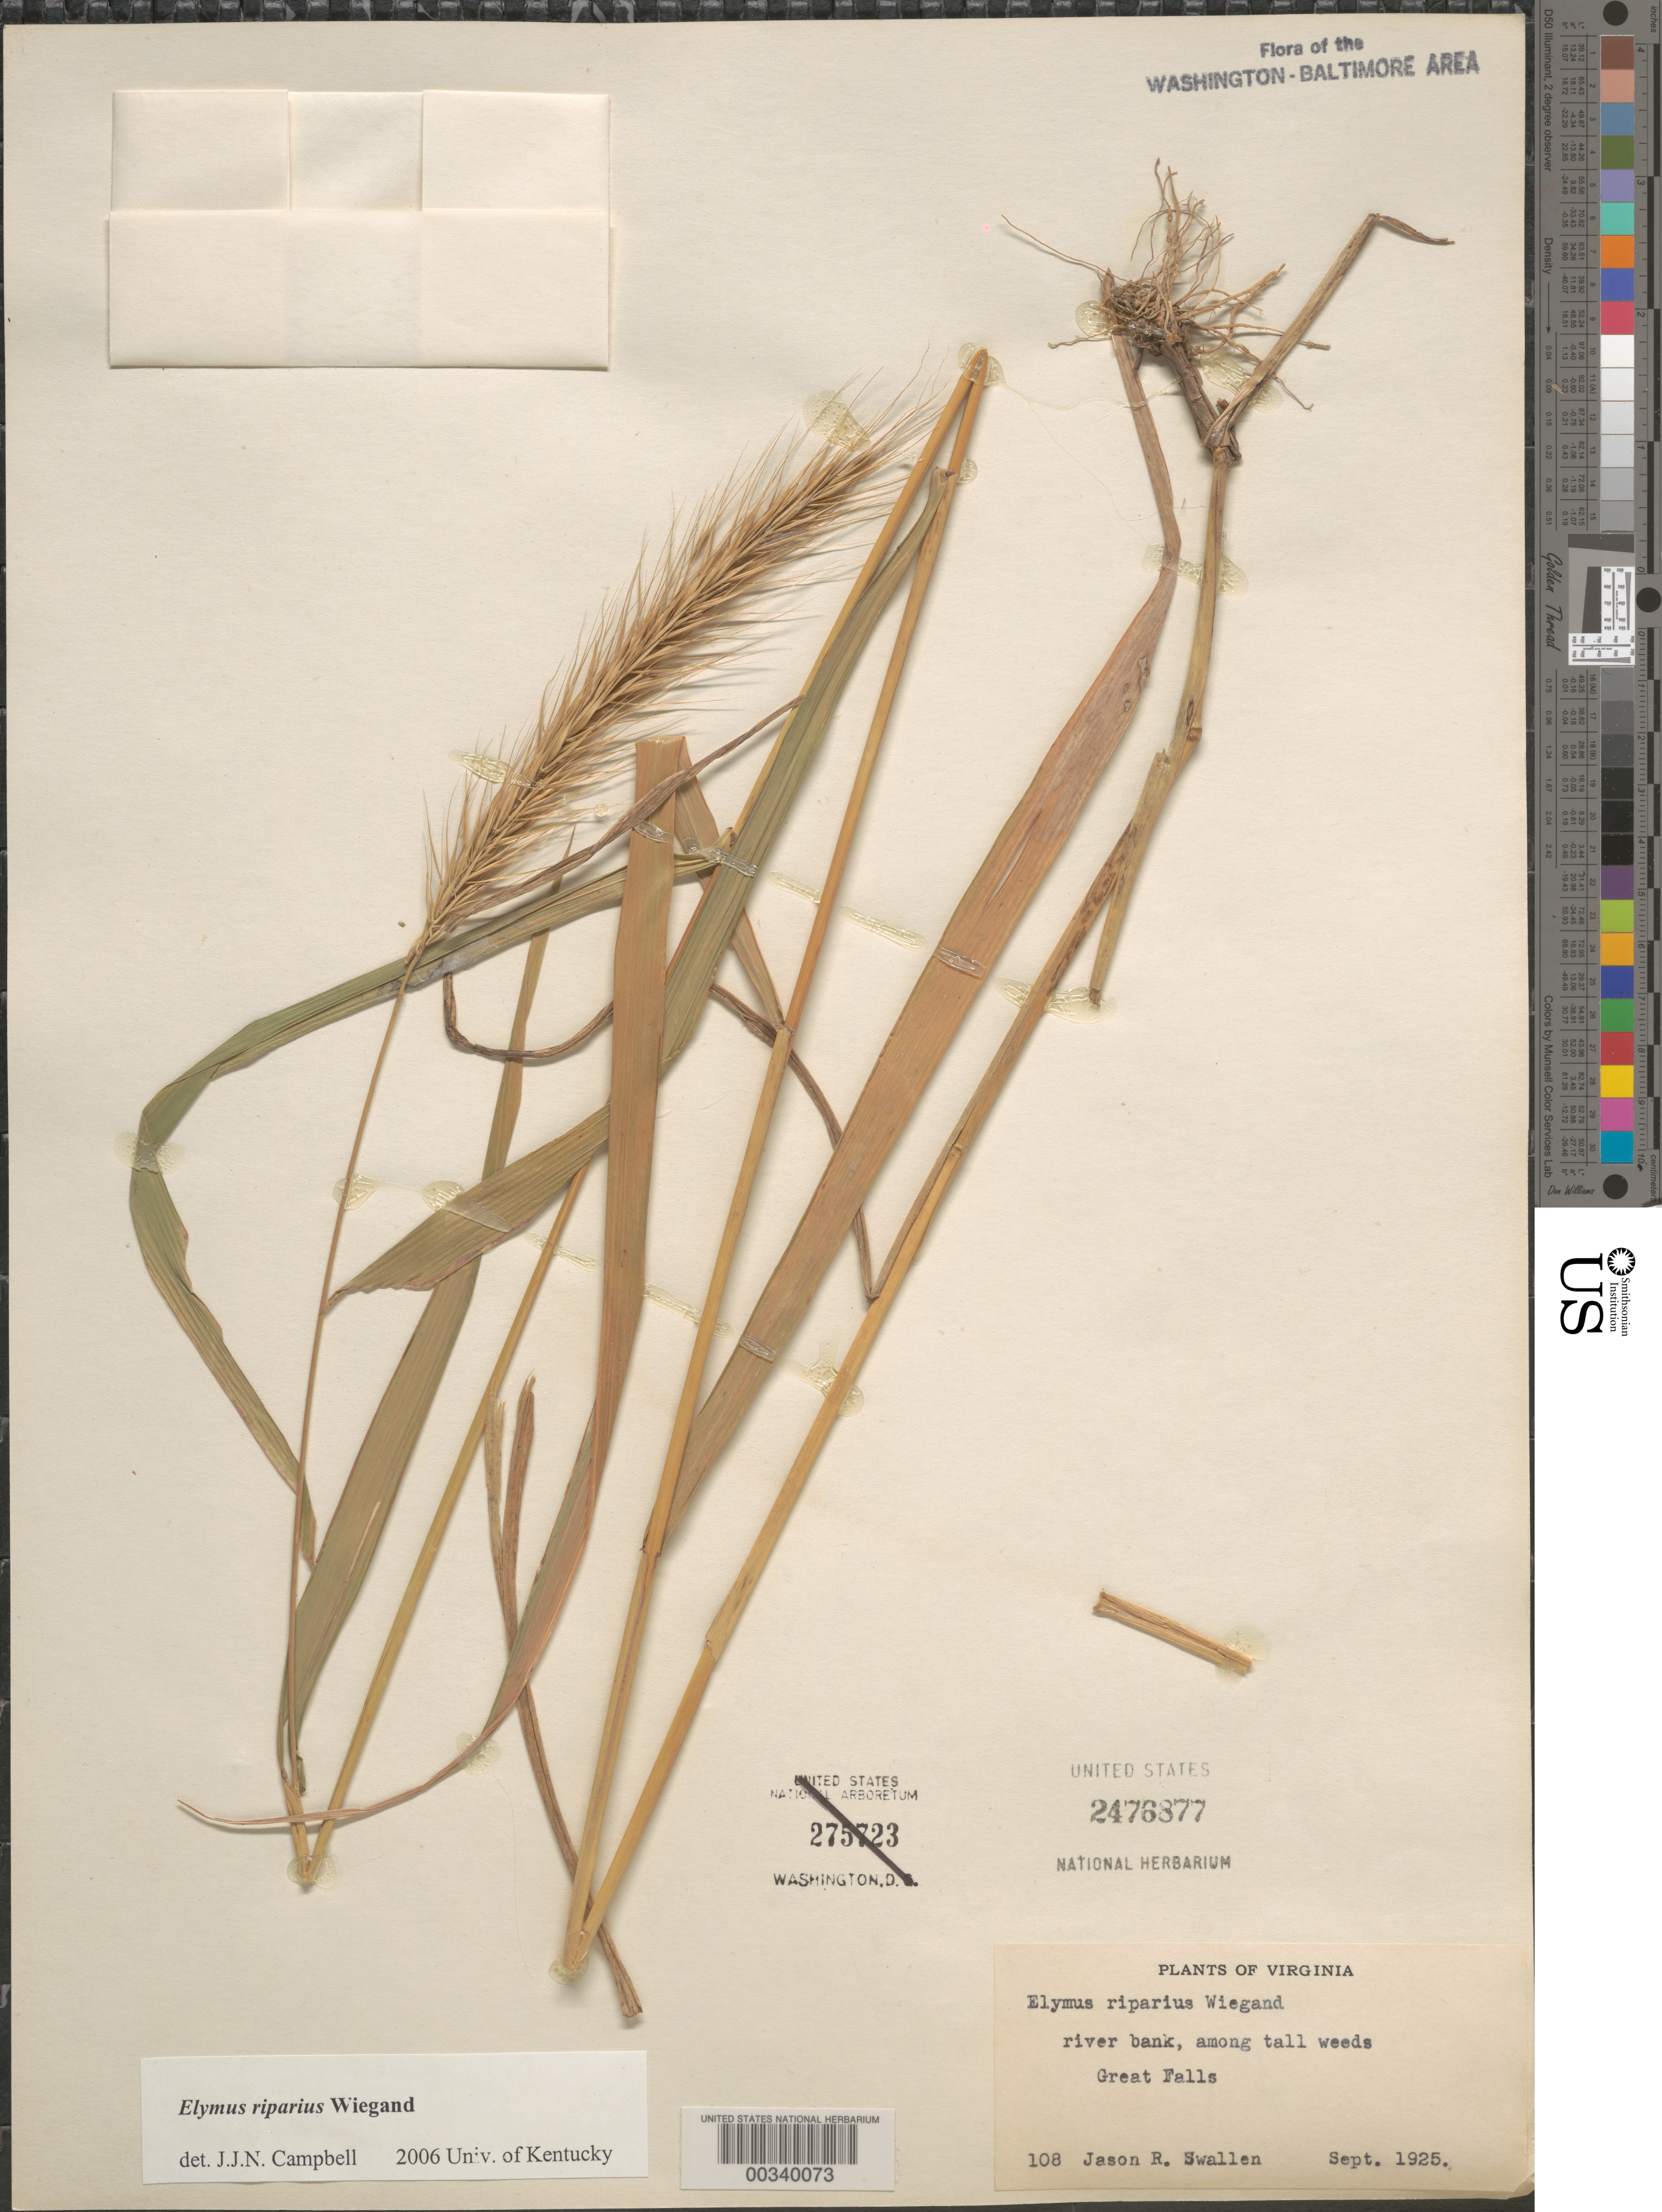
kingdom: Plantae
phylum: Tracheophyta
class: Liliopsida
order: Poales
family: Poaceae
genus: Elymus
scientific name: Elymus riparius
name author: Wiegand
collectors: J. R. Swallen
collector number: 108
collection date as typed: Sep 1925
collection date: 1925-09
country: United States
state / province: Virginia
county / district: Fairfax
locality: Great Falls C. and O. Canal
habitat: River bank among tall weeds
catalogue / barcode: US 2476877